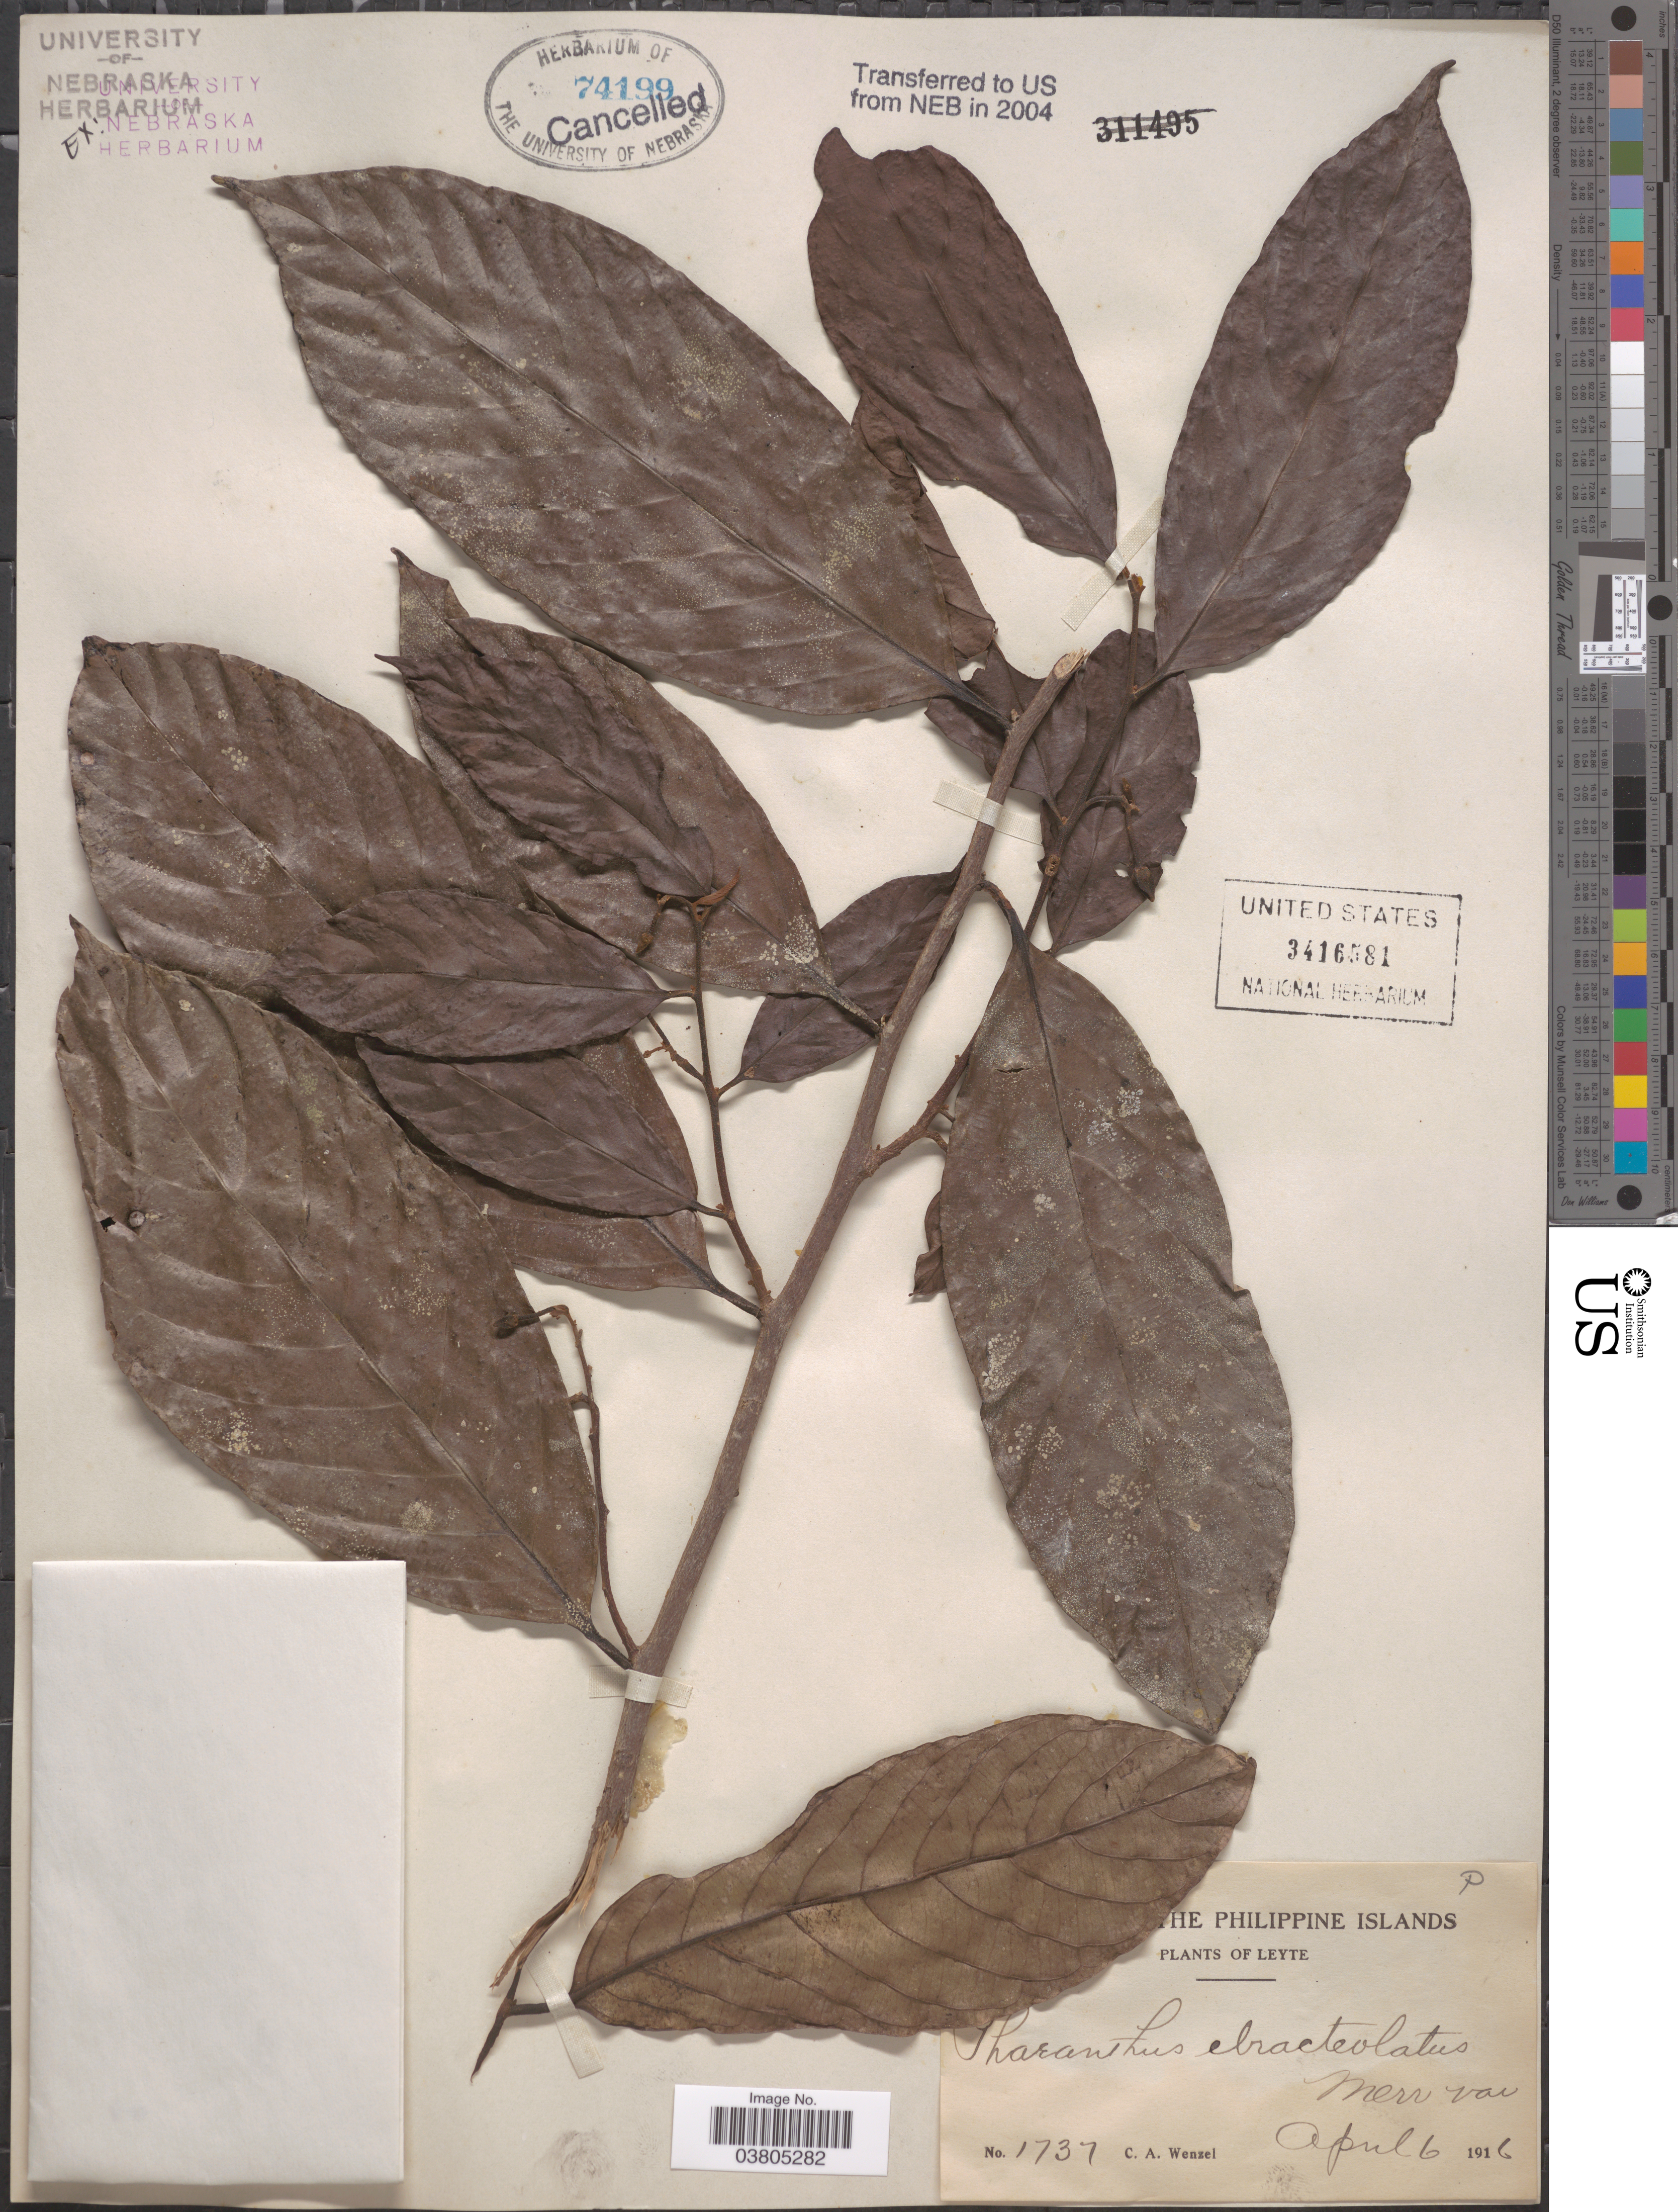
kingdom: Plantae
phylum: Tracheophyta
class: Magnoliopsida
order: Magnoliales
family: Annonaceae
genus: Phaeanthus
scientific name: Phaeanthus ebracteolatus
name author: (C. Presl) Merr.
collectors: C. Wenzel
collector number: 1737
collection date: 1916-04-06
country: Philippines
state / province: Eastern Visayas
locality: Leyte.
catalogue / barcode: US 3416581